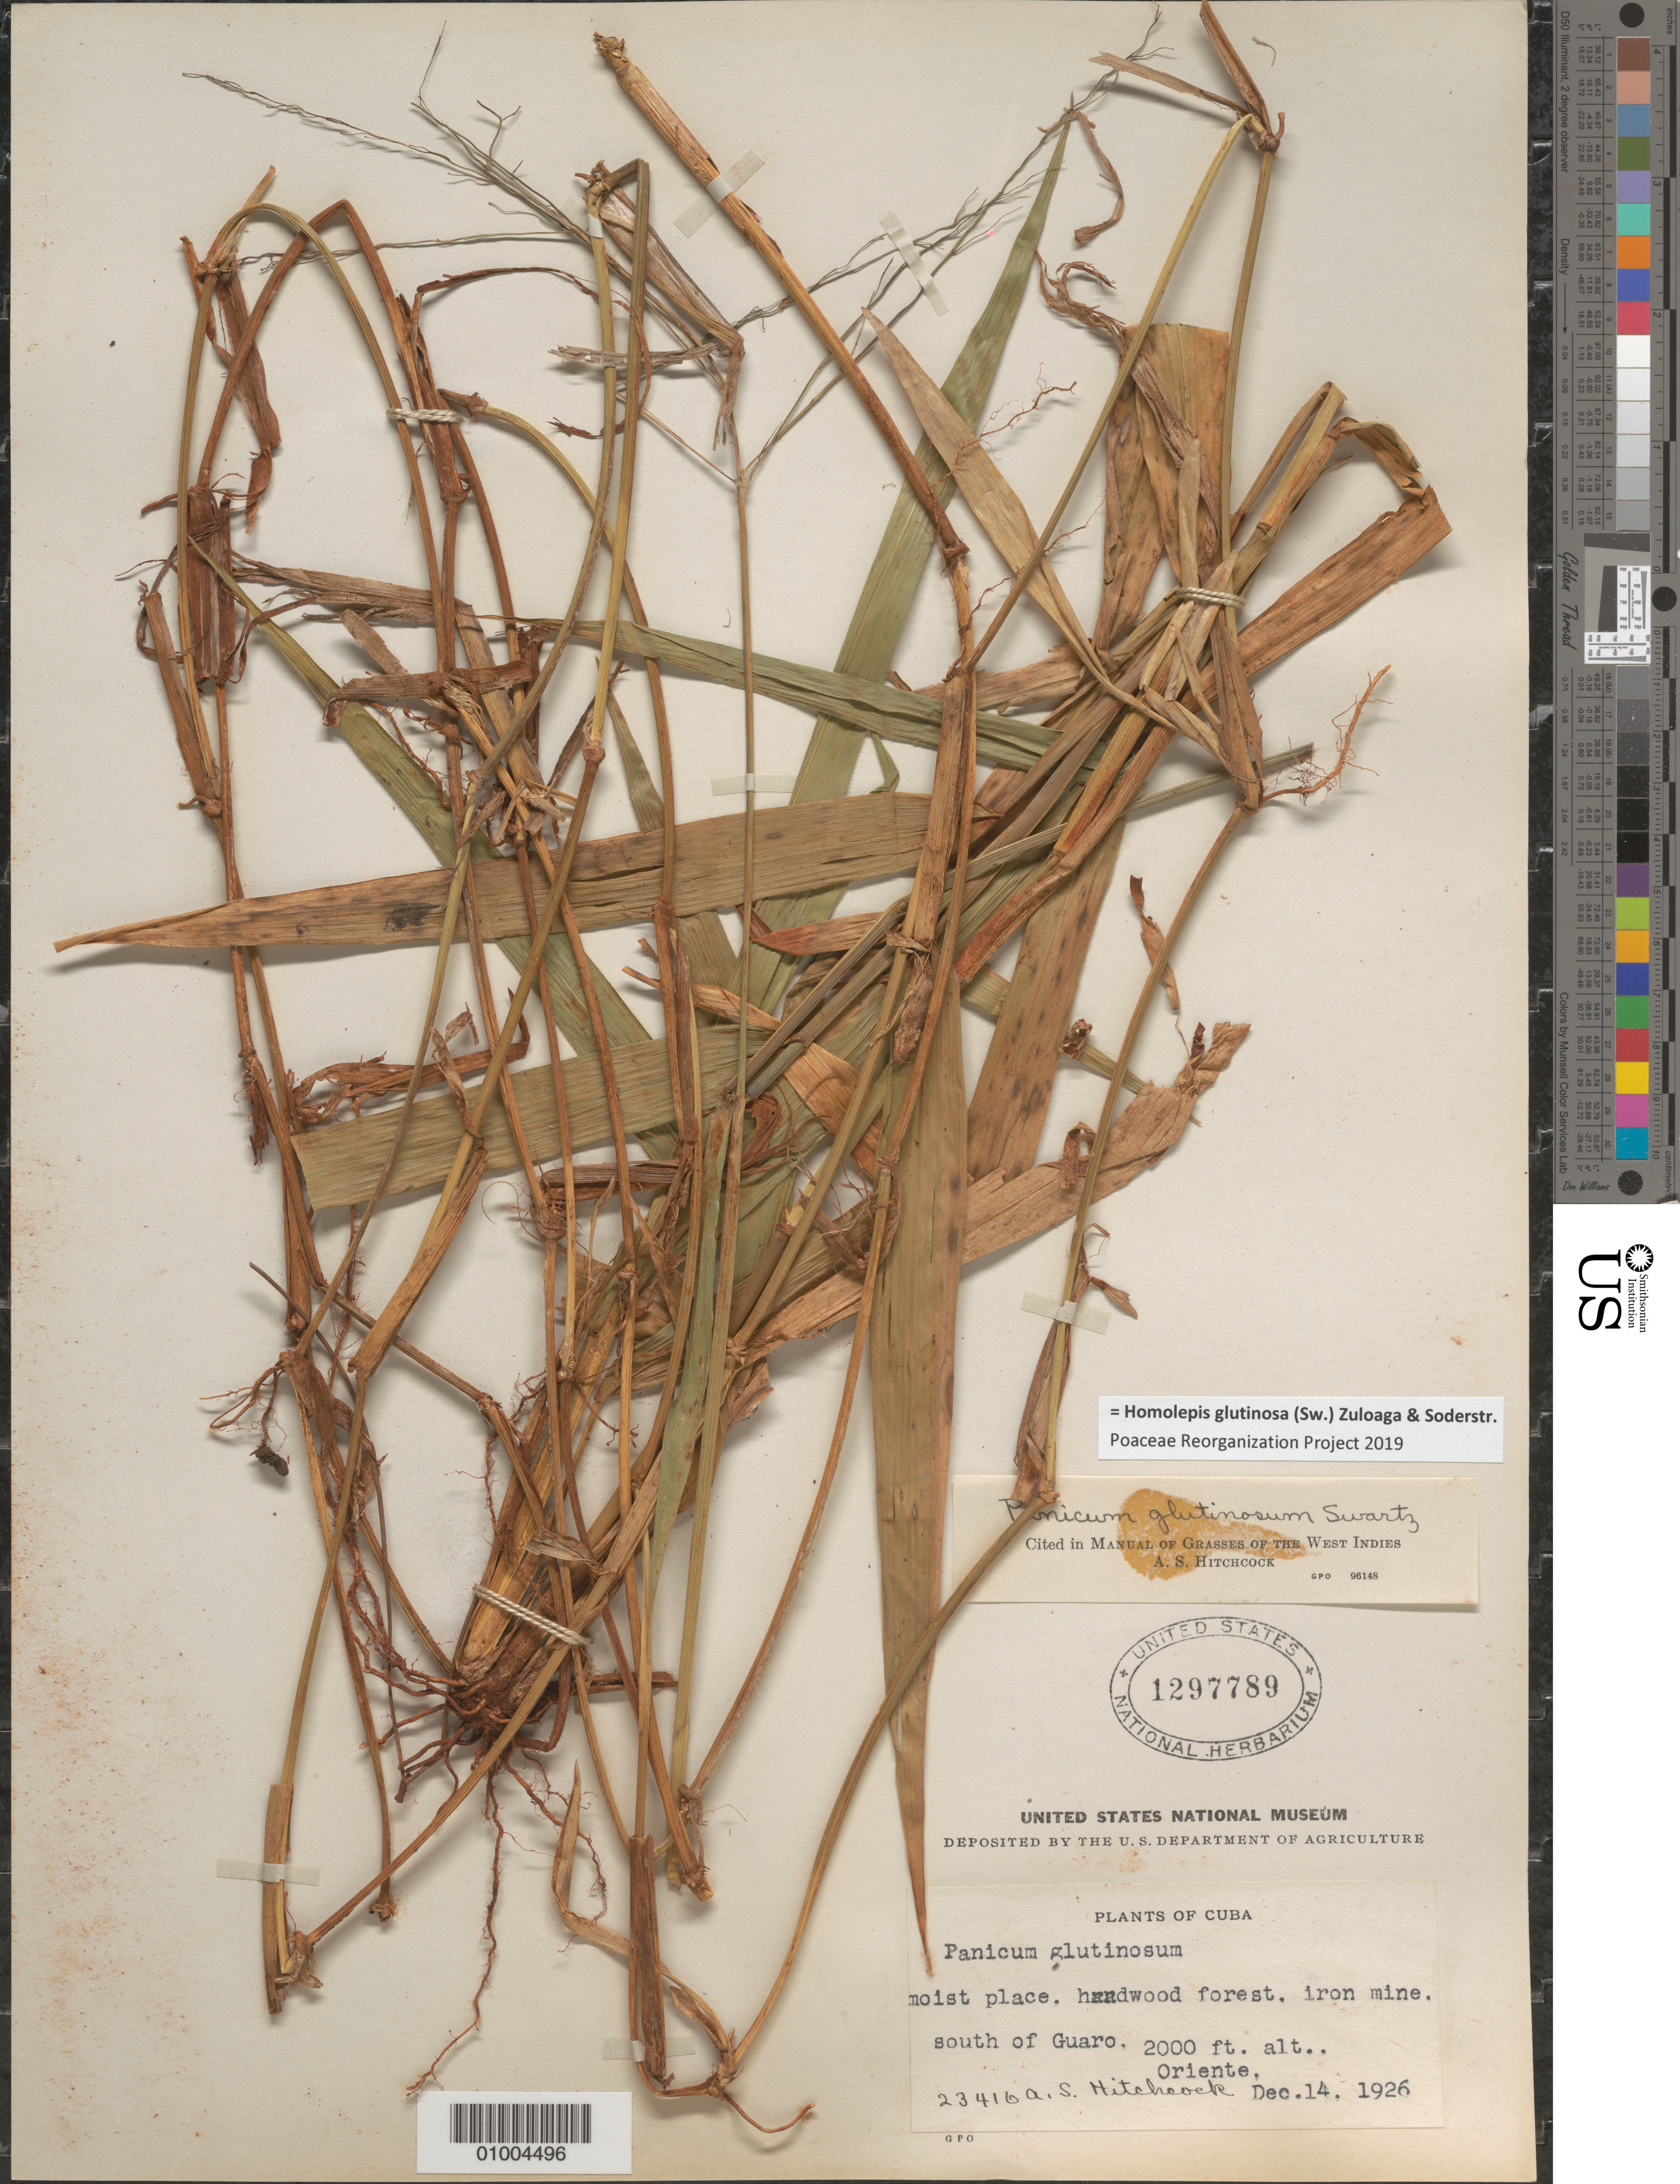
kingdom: Plantae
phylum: Tracheophyta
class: Liliopsida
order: Poales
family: Poaceae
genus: Homolepis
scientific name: Homolepis glutinosa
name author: (Sw.) Zuloaga & Soderstr.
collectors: A. S. Hitchcock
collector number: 23416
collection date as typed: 14 Dec 1926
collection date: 1926-12-14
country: Cuba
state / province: Oriente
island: Cuba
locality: S of Guaro, hardwood forest, iron mine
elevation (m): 610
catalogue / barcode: US 1297789